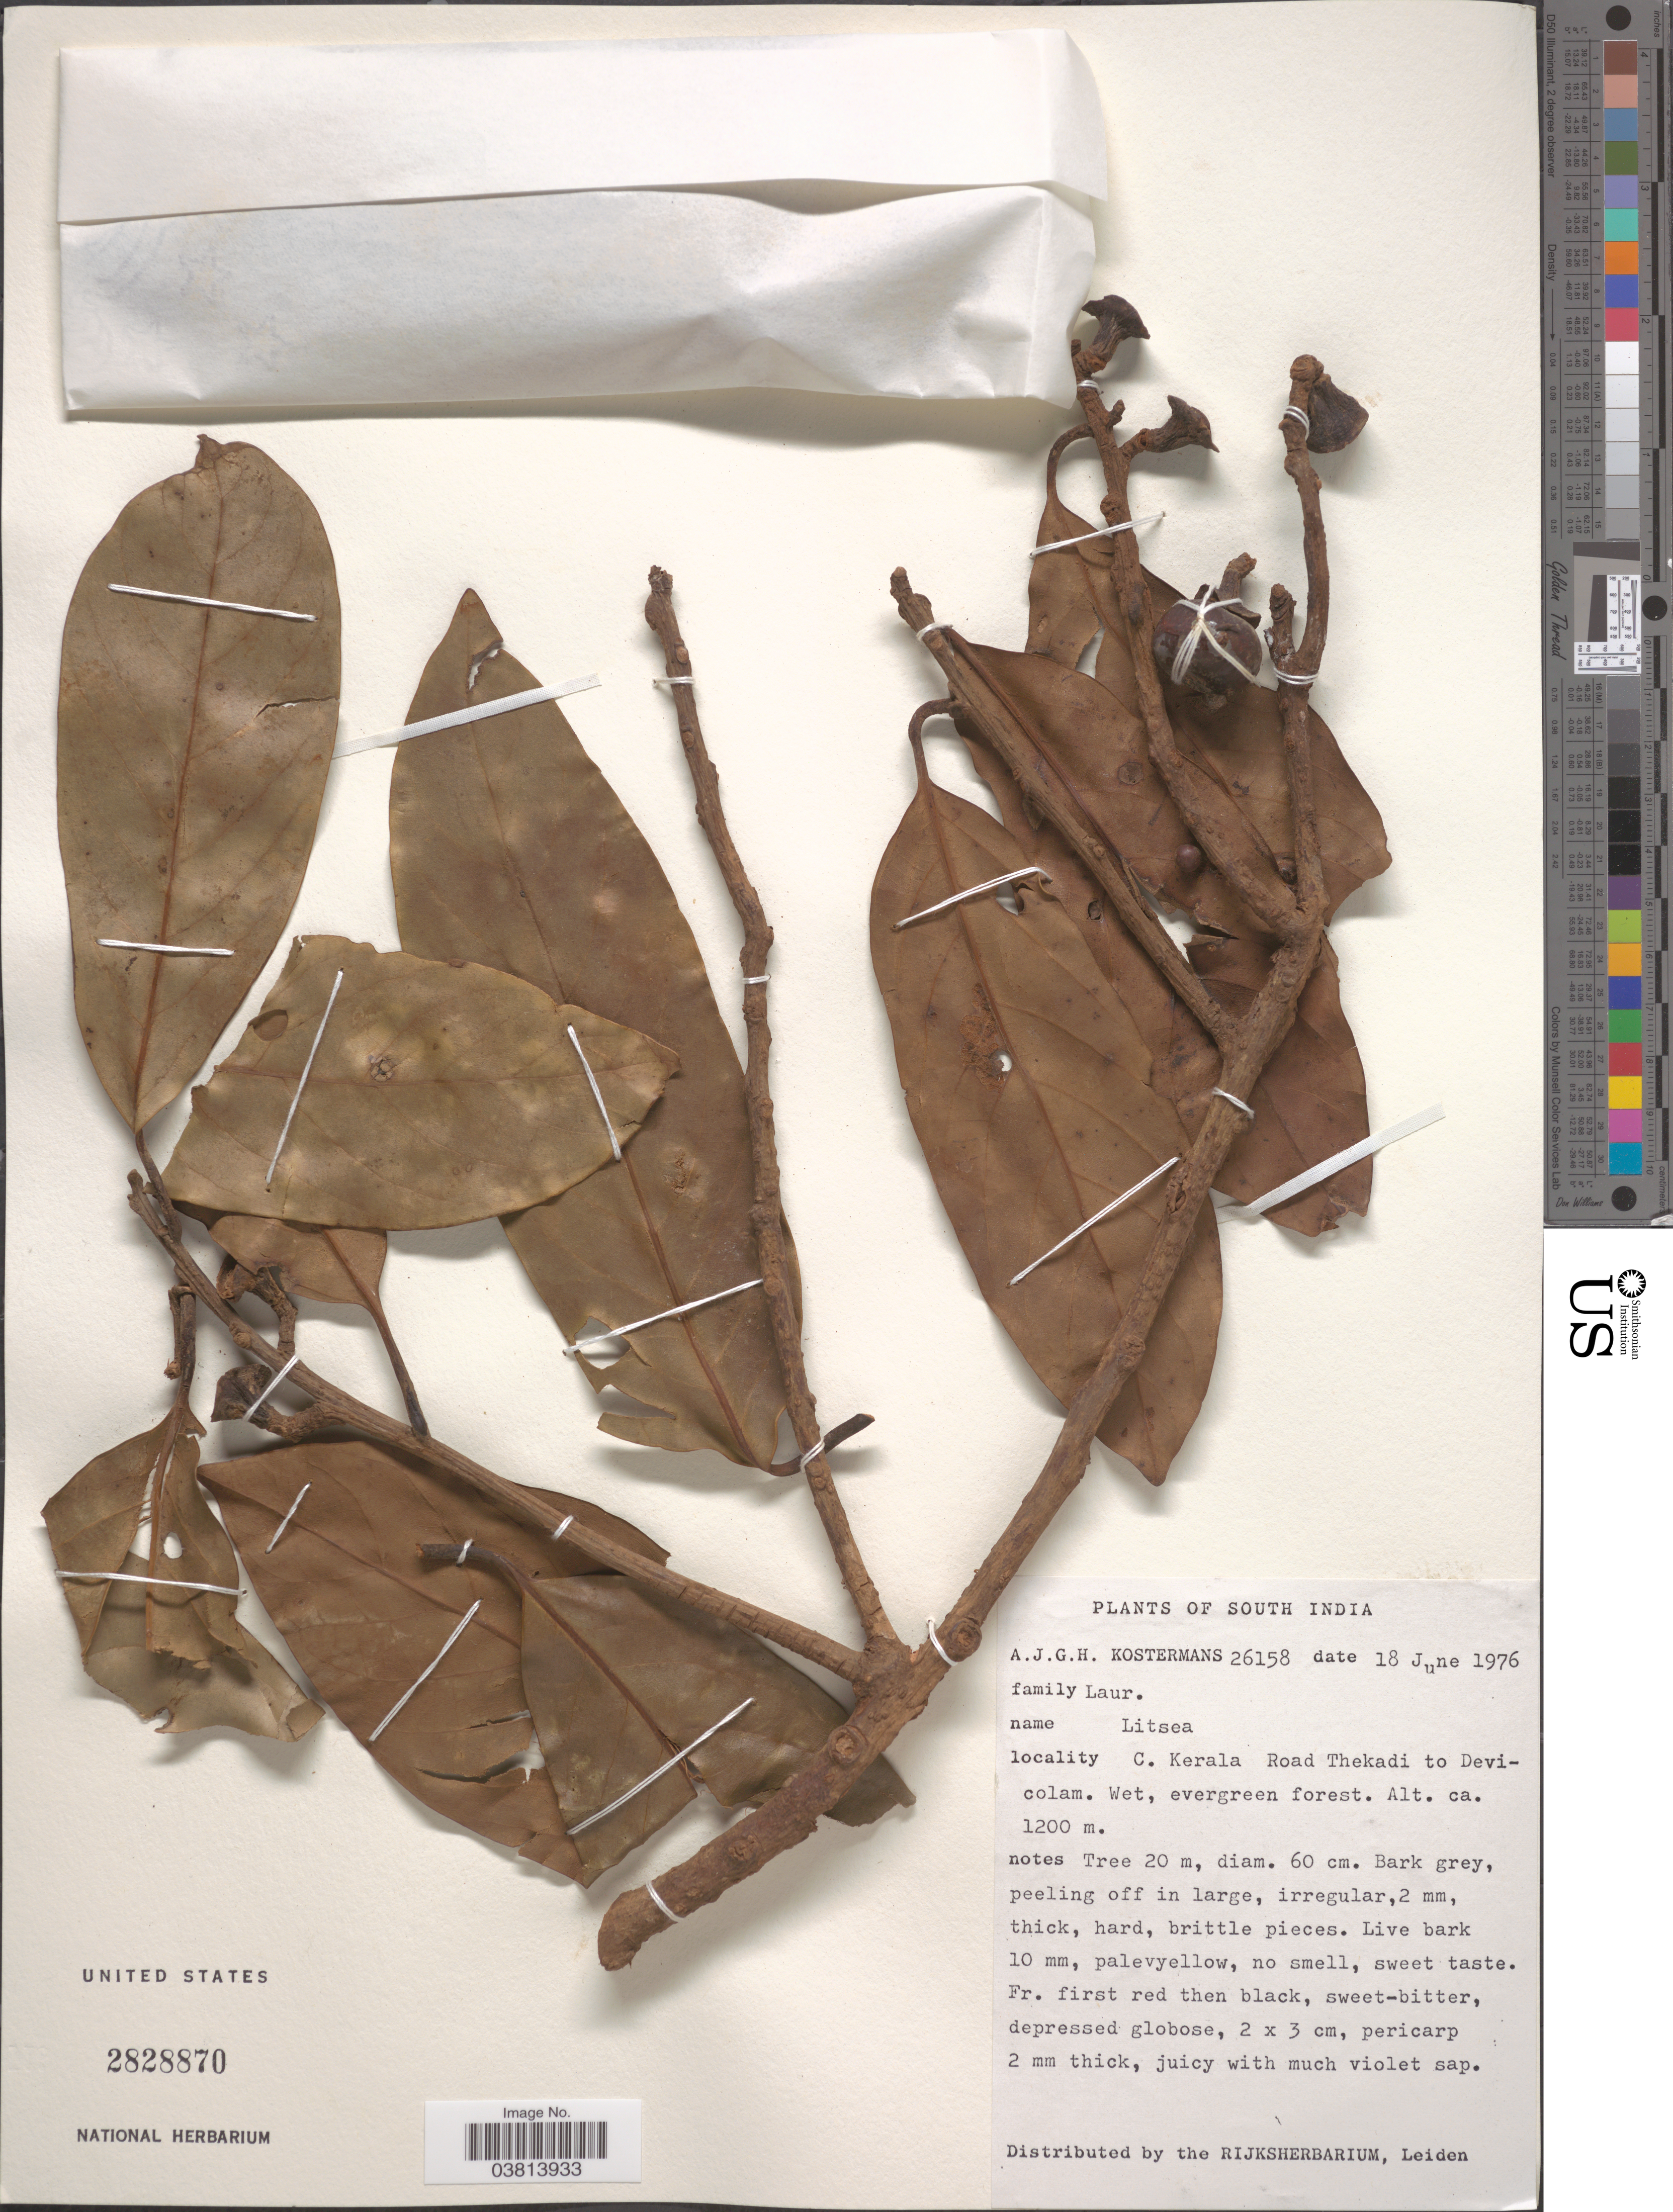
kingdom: Plantae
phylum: Tracheophyta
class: Magnoliopsida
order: Laurales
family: Lauraceae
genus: Litsea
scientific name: Litsea sp.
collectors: A. J. G. Kostermans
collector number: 26158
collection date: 1976-06-18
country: India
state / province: Kerala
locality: South India. C. Kerala Road Thekadi to Devicolam.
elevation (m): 1200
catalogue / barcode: US 2828870